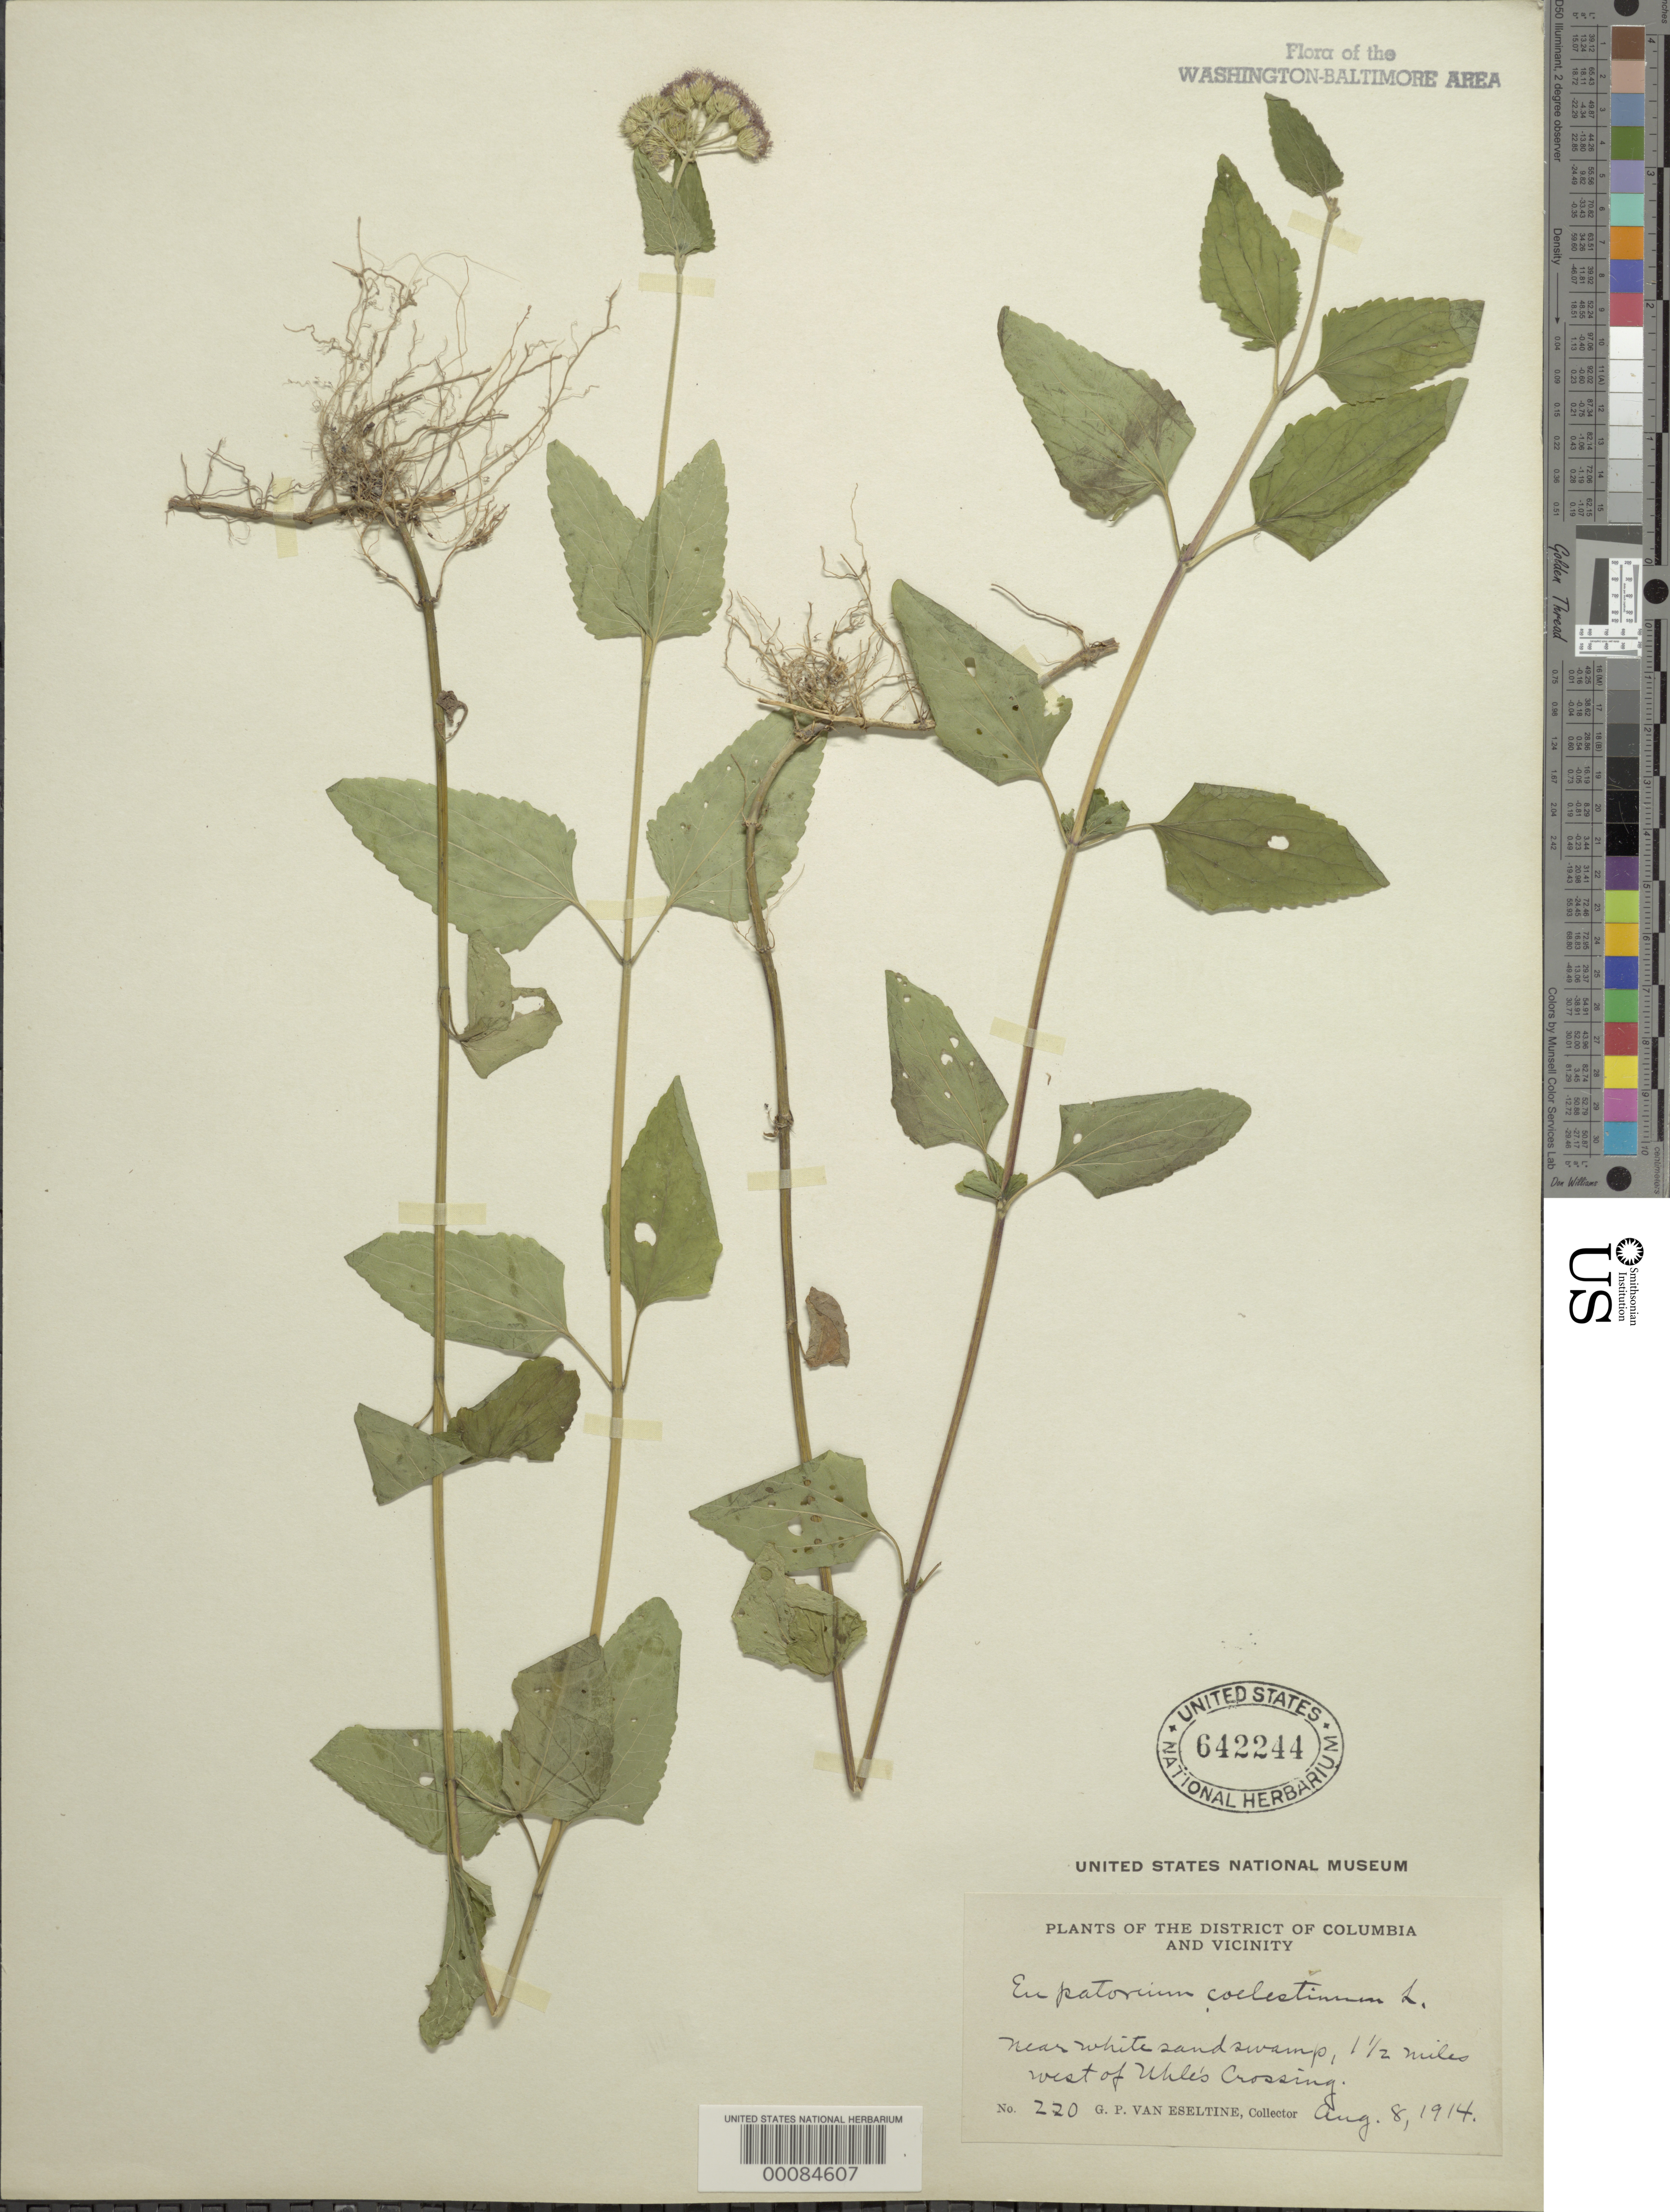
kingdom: Plantae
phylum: Tracheophyta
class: Magnoliopsida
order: Asterales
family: Asteraceae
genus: Conoclinium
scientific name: Conoclinium coelestinum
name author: (L.) DC.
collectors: G. P. Van Eseltine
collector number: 220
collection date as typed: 08 Aug 1914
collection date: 1914-08-08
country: United States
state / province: Maryland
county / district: Prince George's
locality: Near White Sand Swamp, west of Uhles Crossing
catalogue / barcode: US 642244